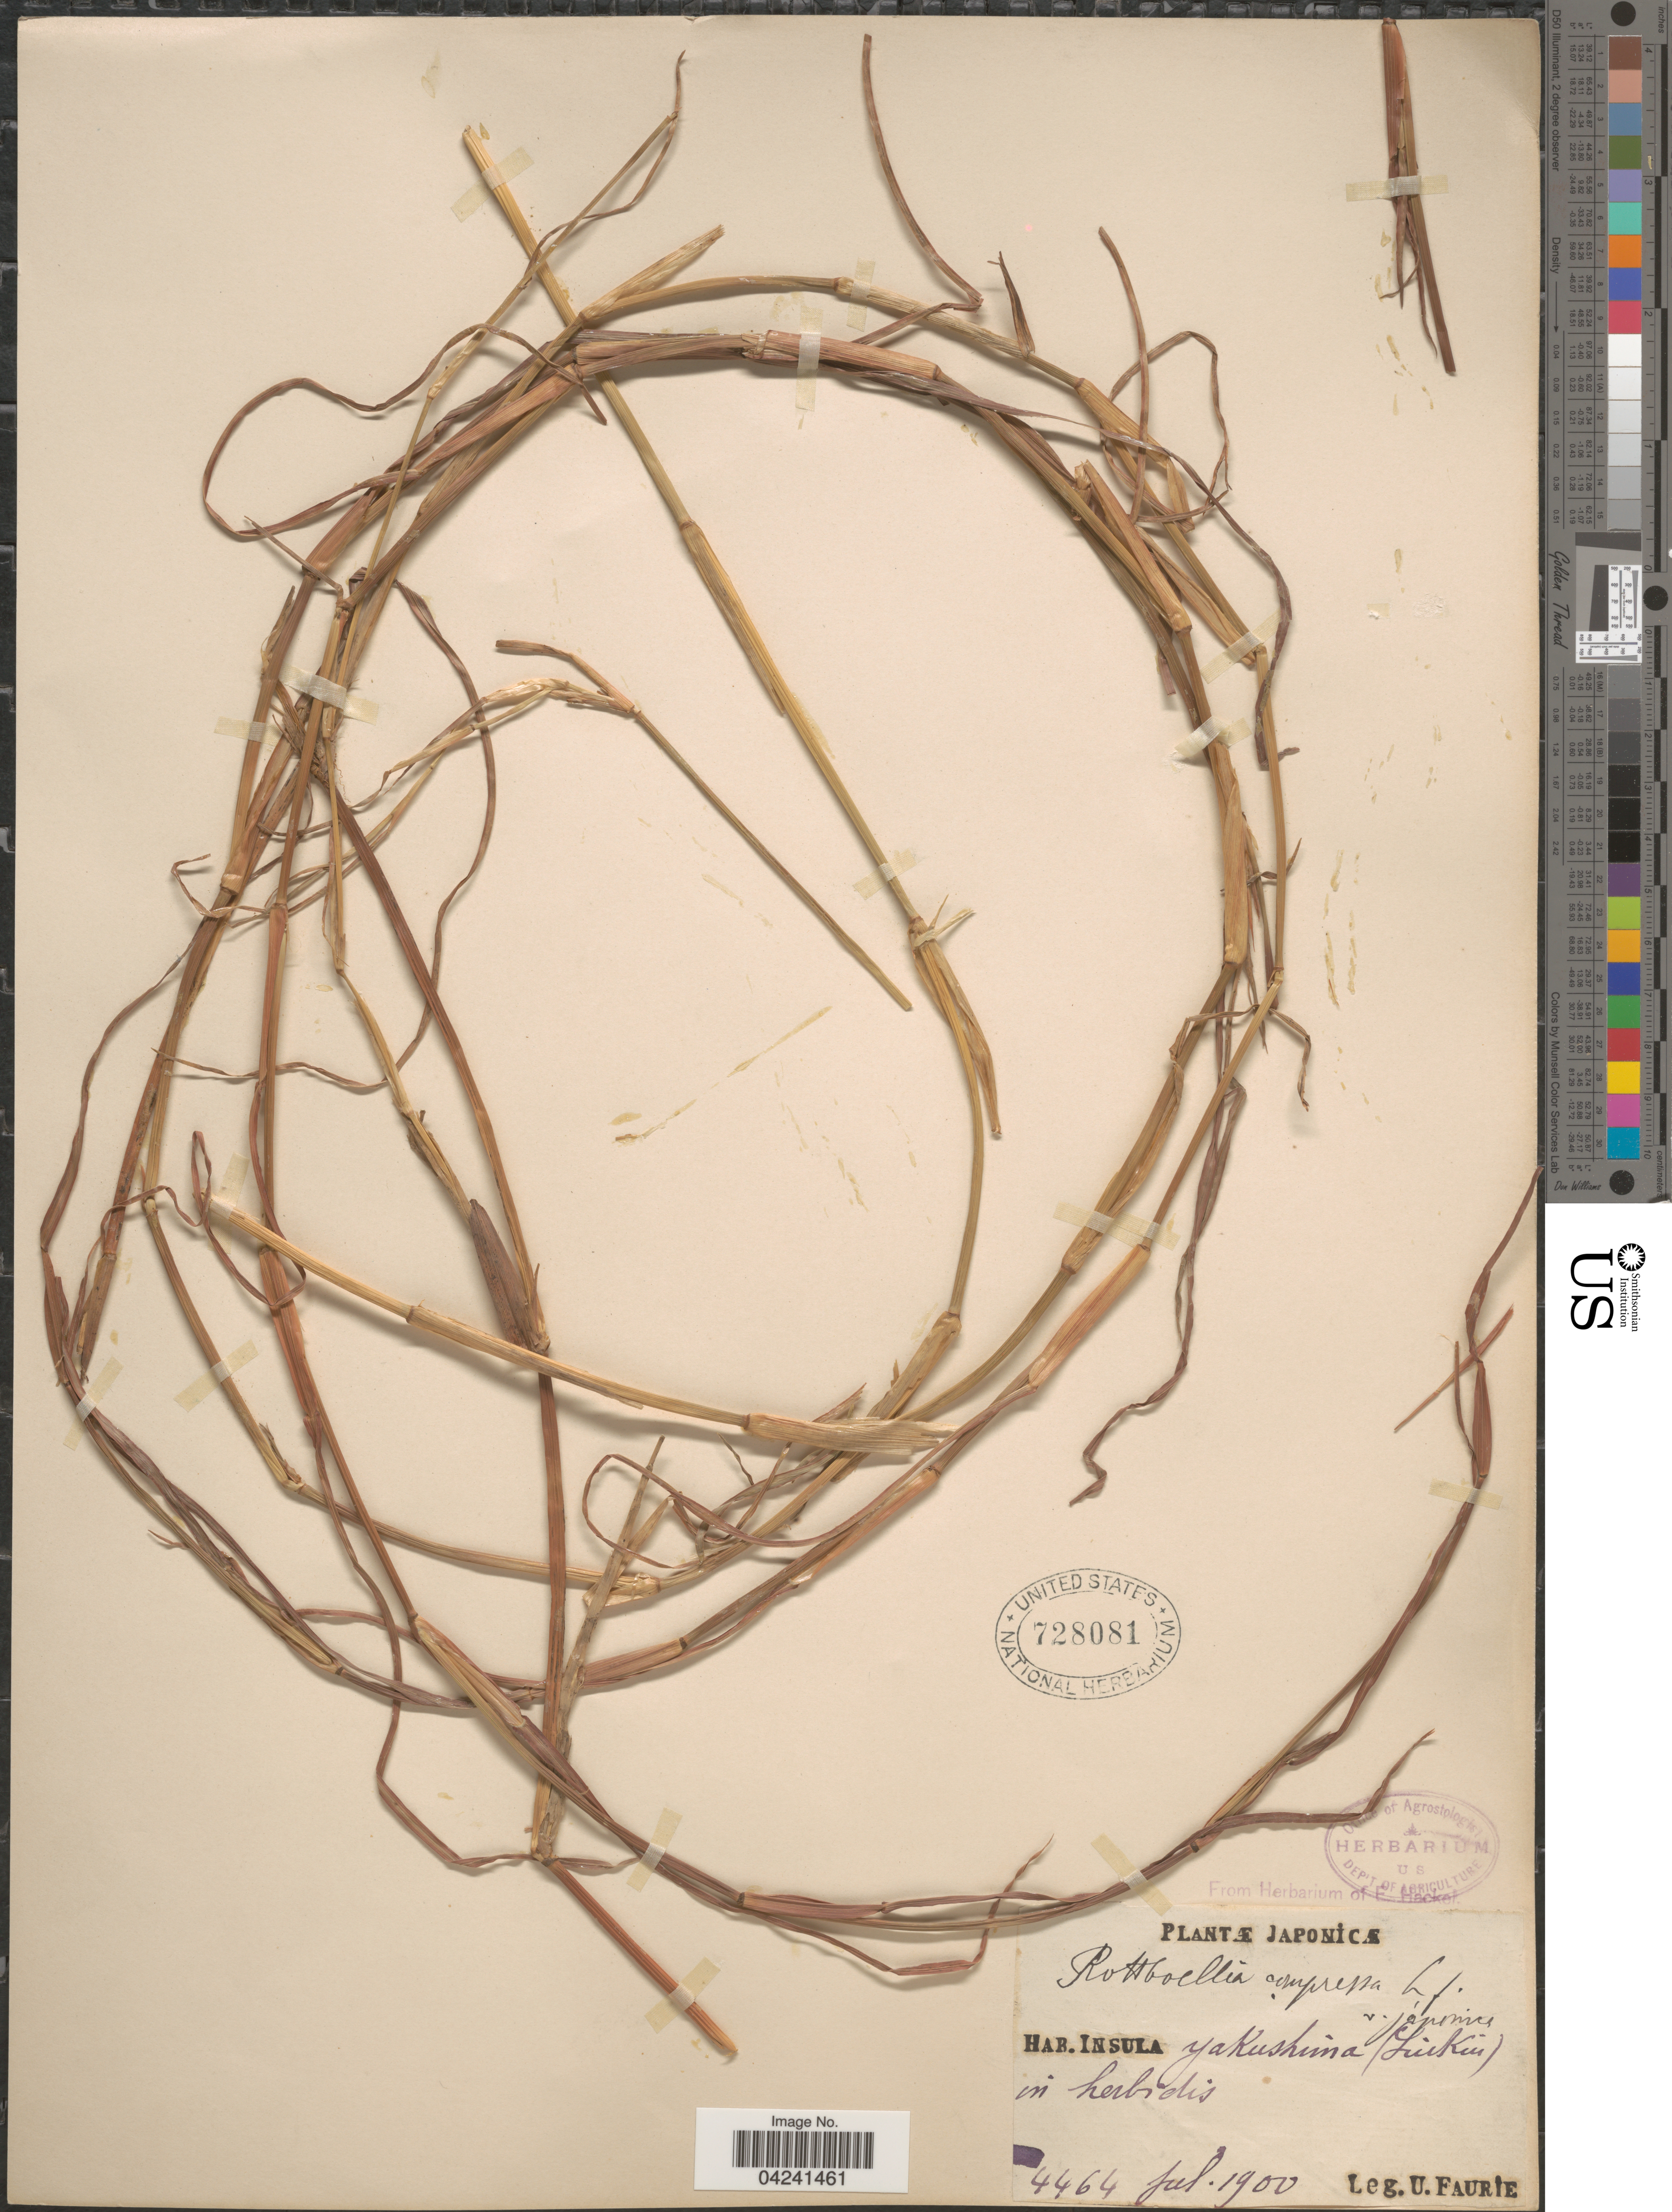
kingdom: Plantae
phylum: Tracheophyta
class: Liliopsida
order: Poales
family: Poaceae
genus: Hemarthria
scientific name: Hemarthria compressa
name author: (L.) R. Br.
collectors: U. Faurie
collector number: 4464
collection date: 1900-07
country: Japan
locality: Insula Yakushima (LiuKiu) in herbidis.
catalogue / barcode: US 728081